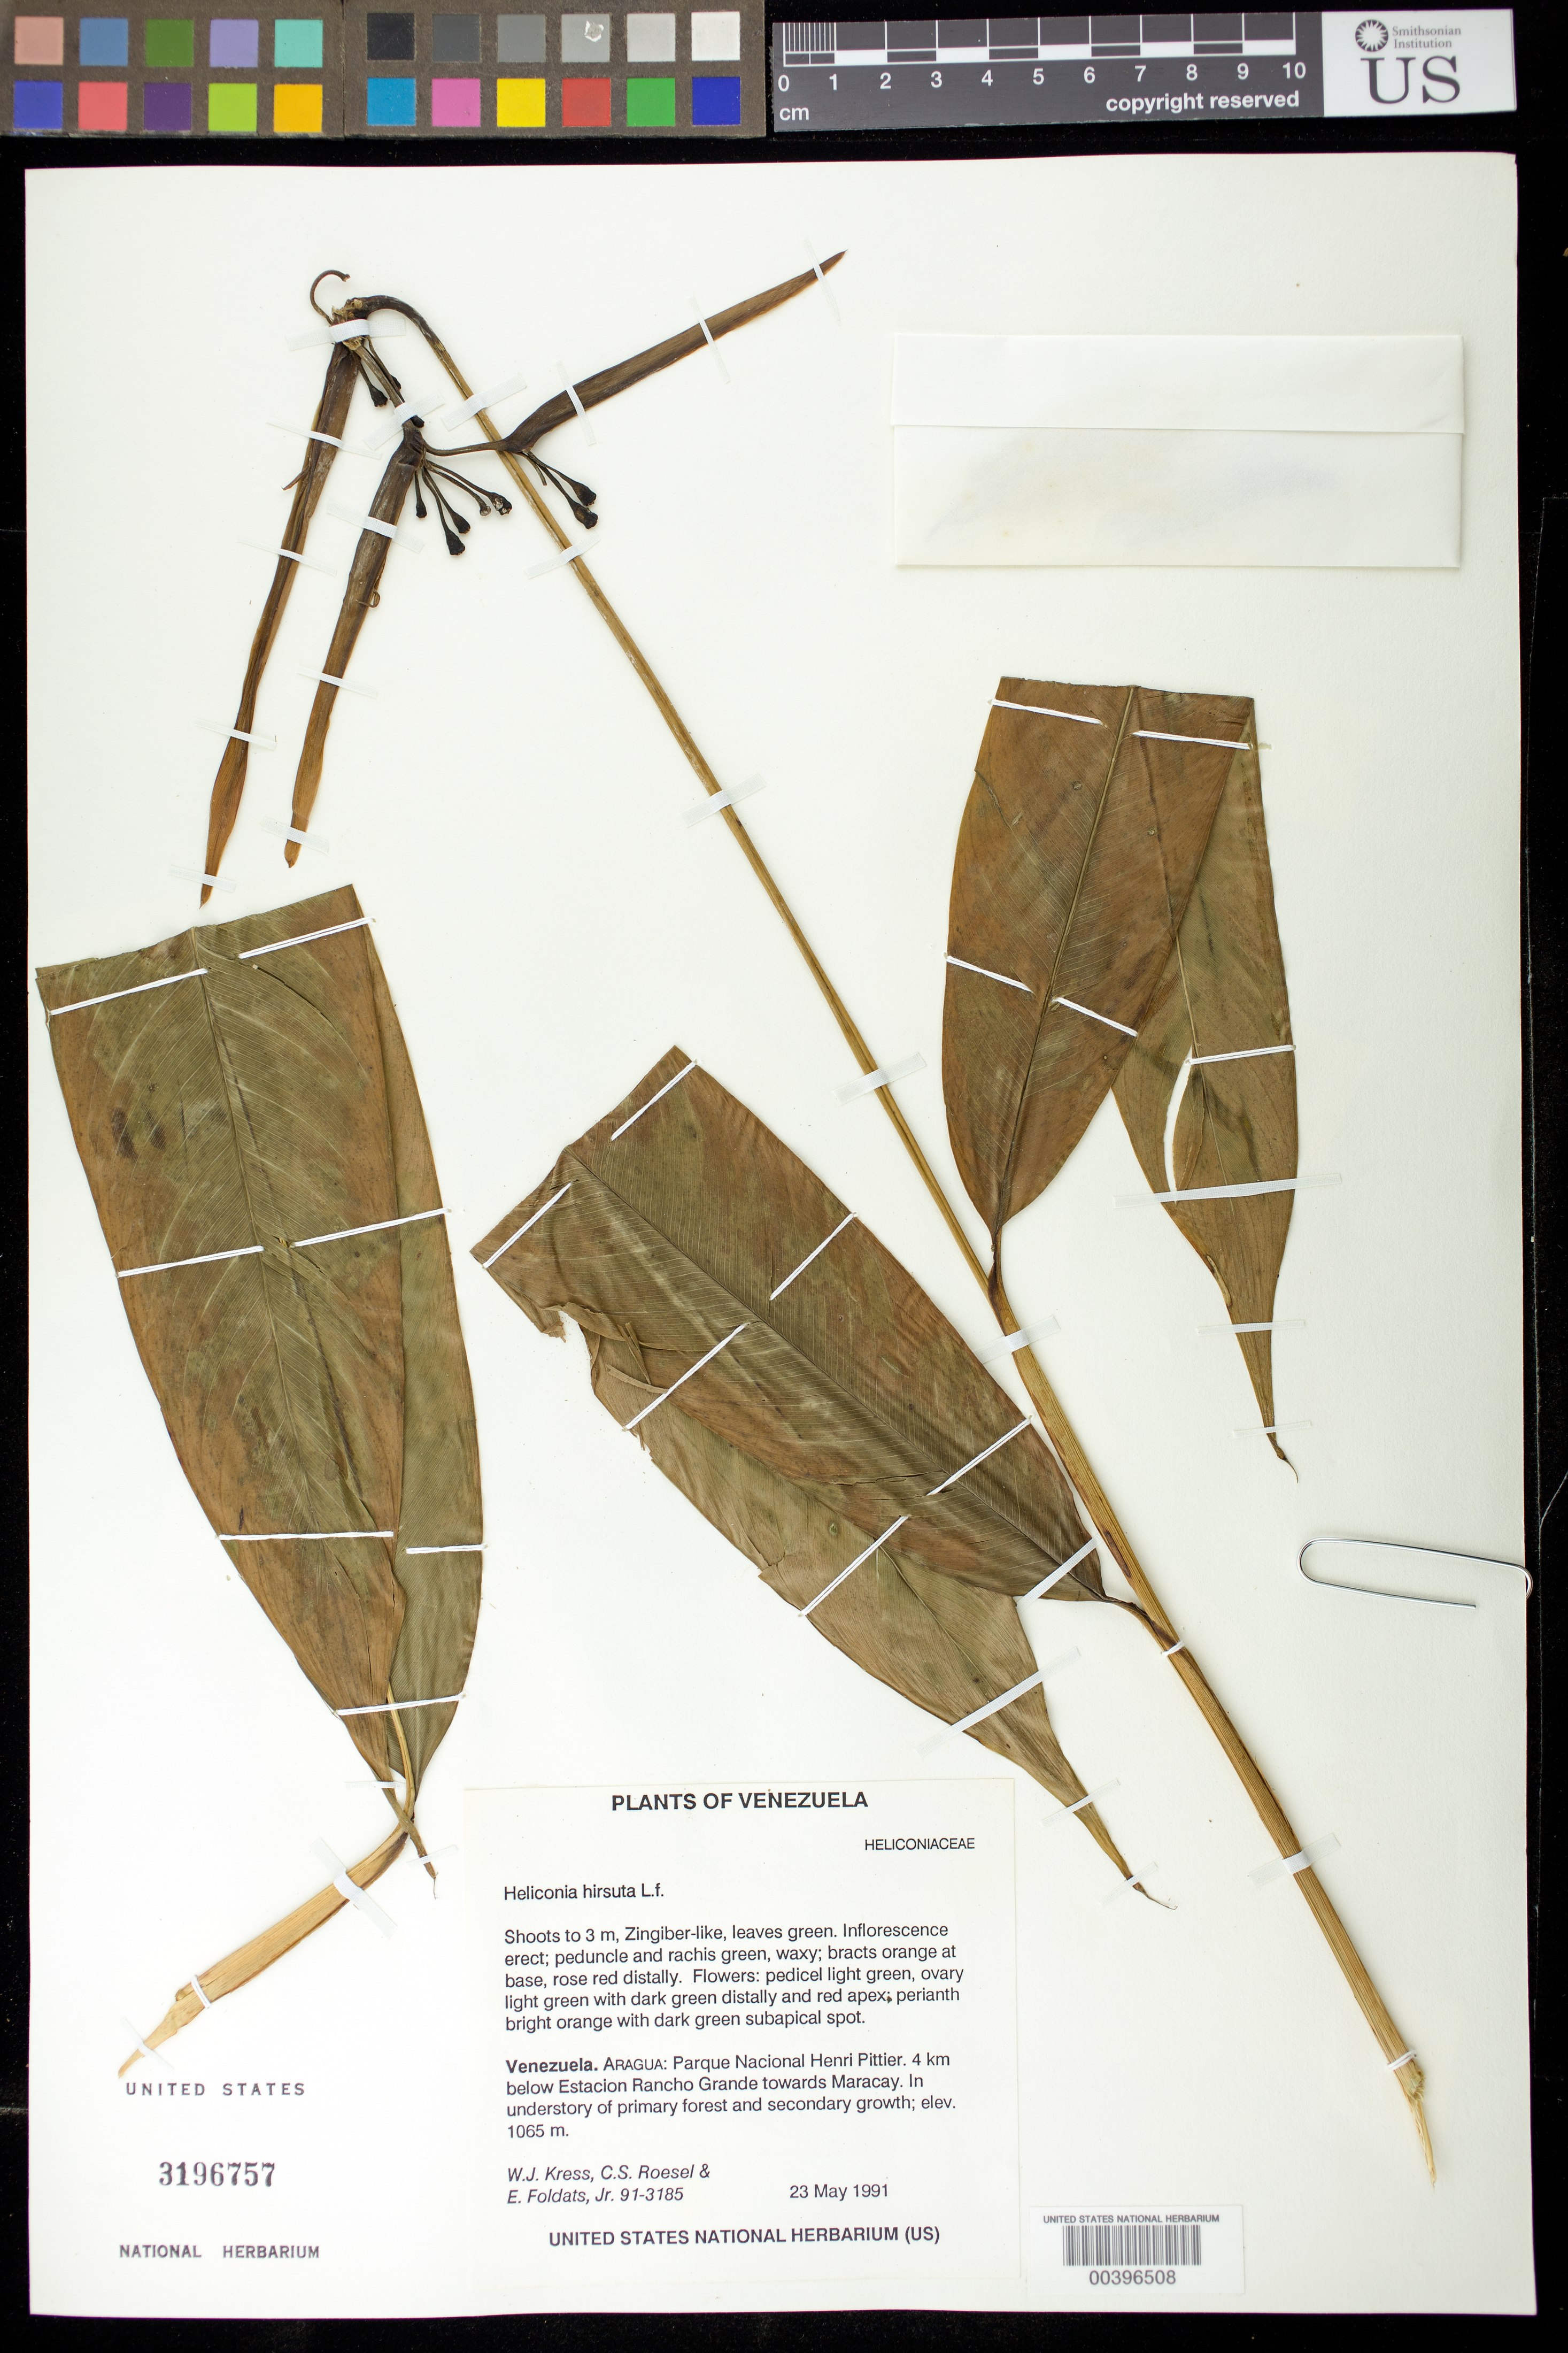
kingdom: Plantae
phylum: Tracheophyta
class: Liliopsida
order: Zingiberales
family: Heliconiaceae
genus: Heliconia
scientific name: Heliconia bihai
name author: (L.) L.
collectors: W. J. Kress, C. S. Roesel & E. Foldats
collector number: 91-3185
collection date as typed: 23 May 1991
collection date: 1991-05-23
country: Venezuela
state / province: Aragua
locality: Parque nacional henri pittier; 4 km below estacion biologia rancho grande towards maracay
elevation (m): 1065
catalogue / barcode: US 3196757